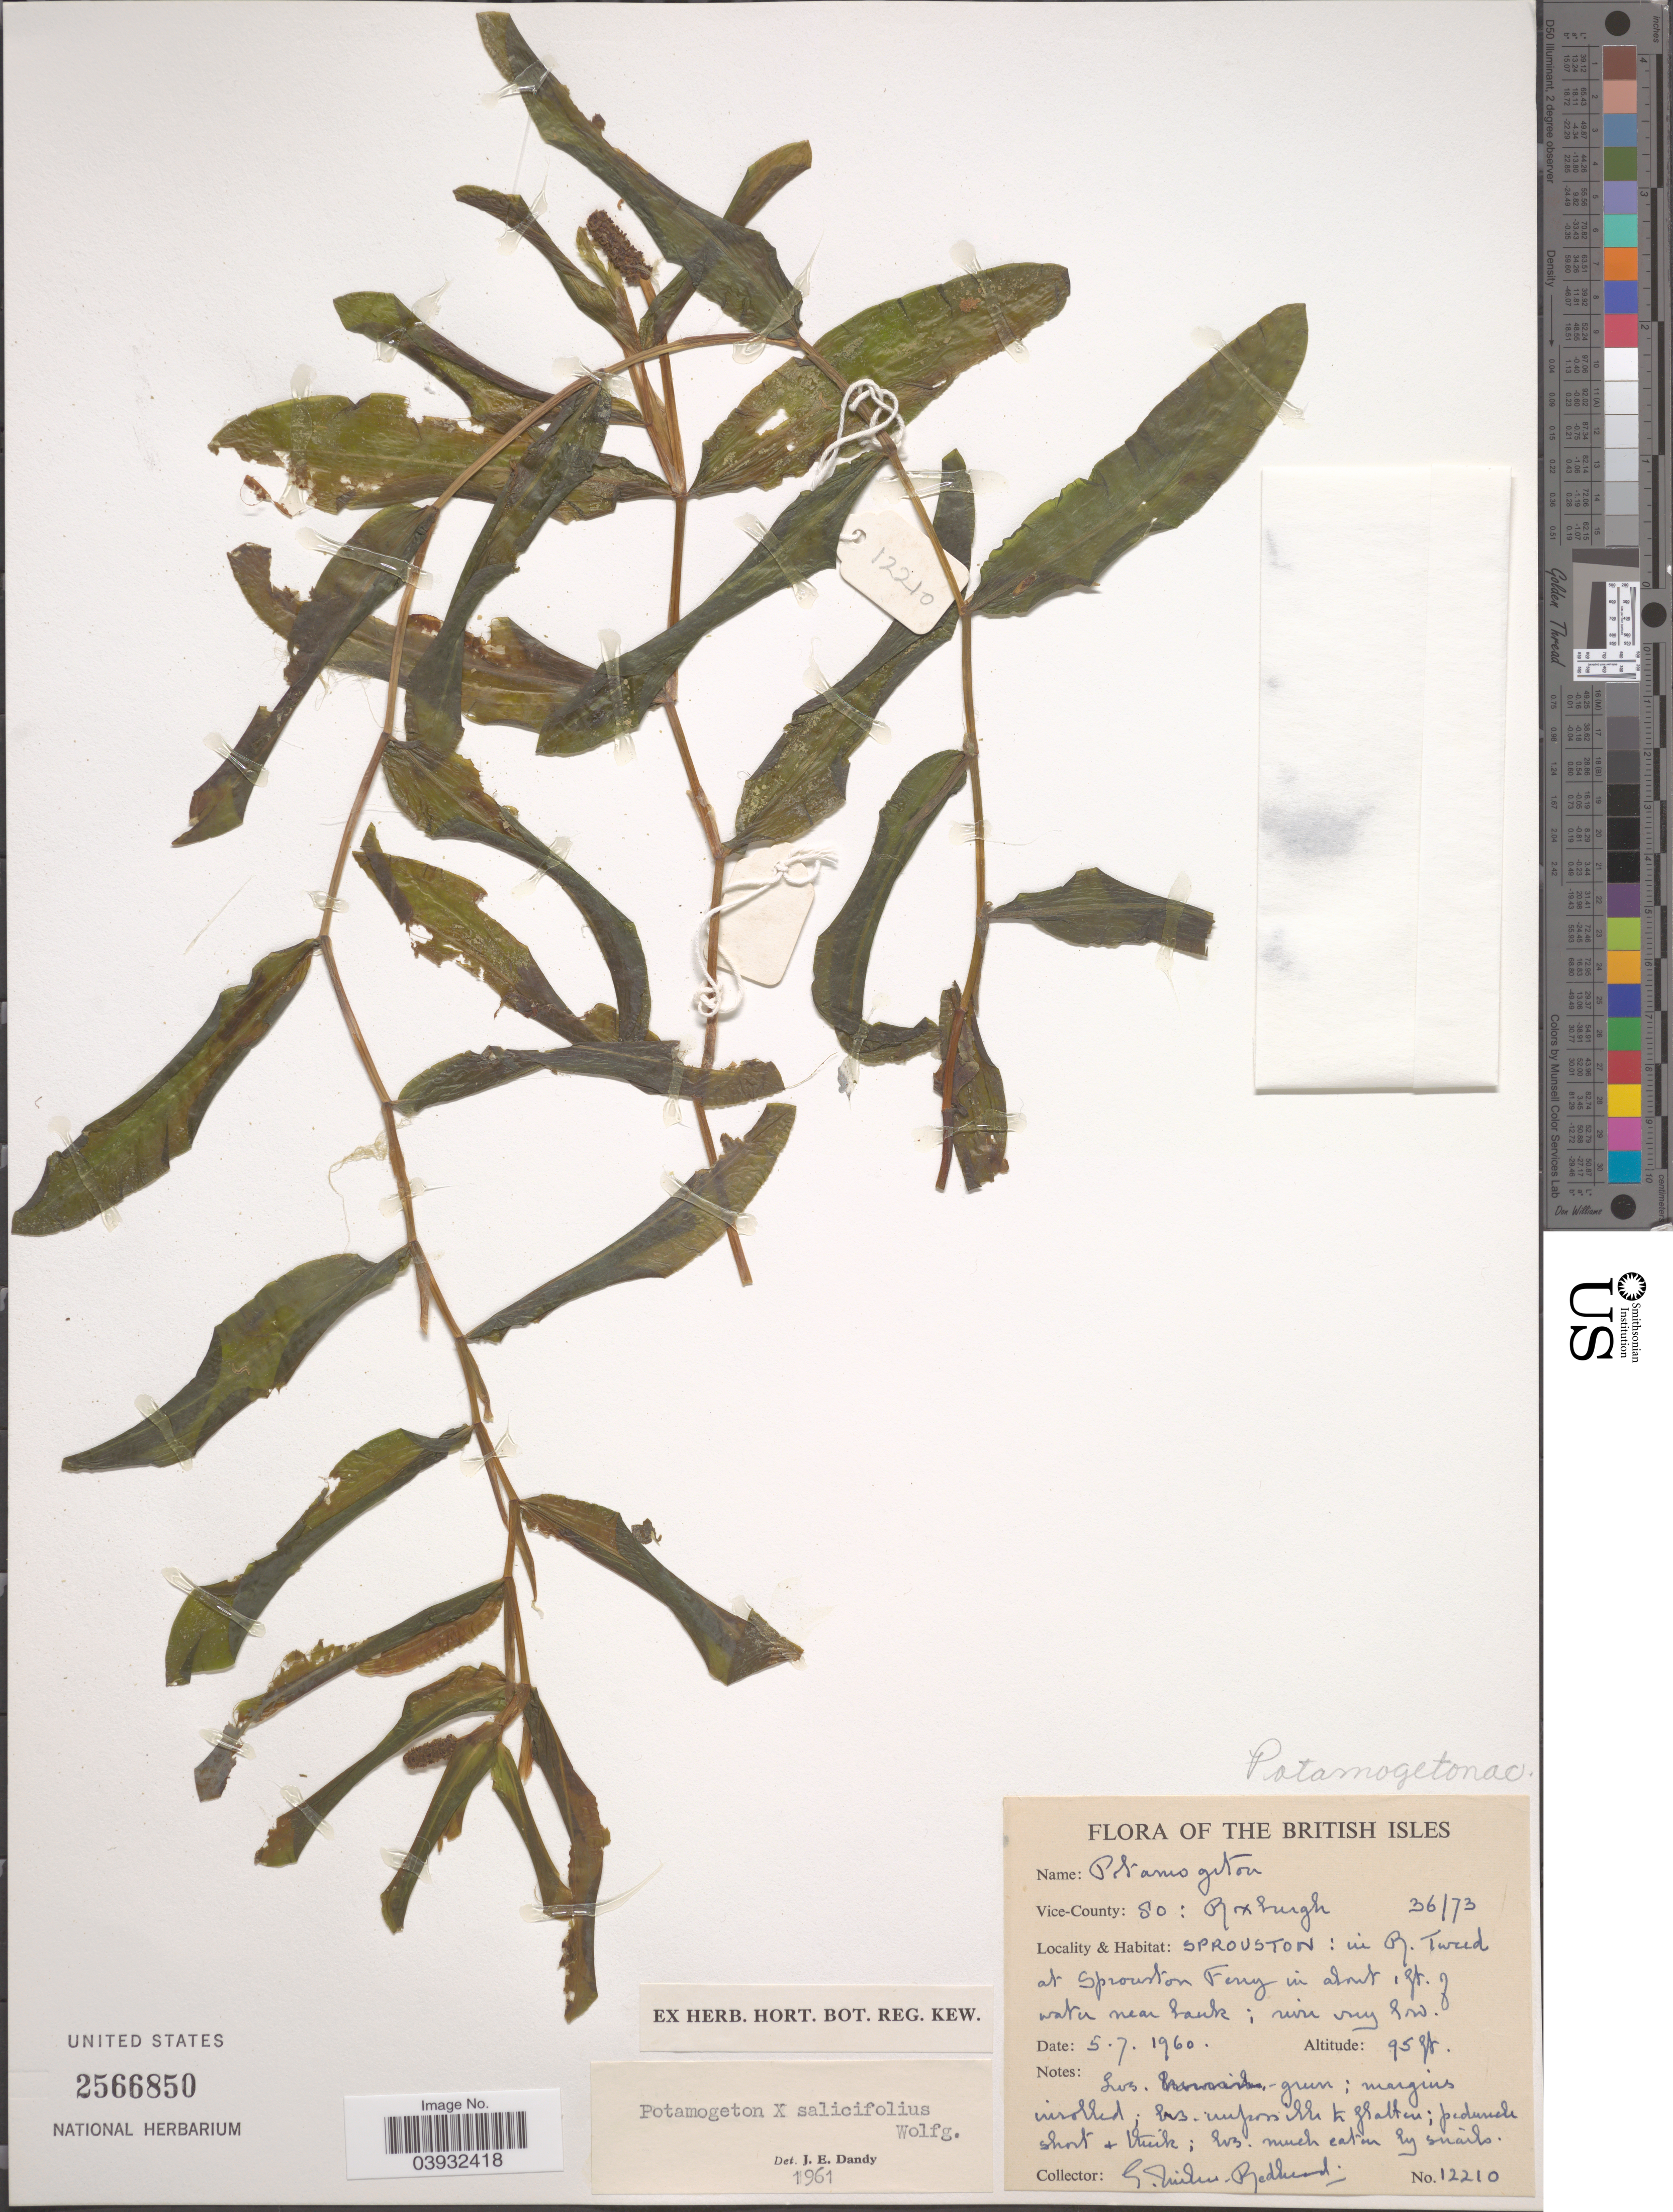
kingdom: Plantae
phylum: Tracheophyta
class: Liliopsida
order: Alismatales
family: Potamogetonaceae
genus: Potamogeton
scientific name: Potamogeton salicifolius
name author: Wolfg.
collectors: E. W. Milne-Redhead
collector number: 12210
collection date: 1960-07-05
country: United Kingdom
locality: The British Isles. Vice-County: 80: R [Foreign script] burgh. Sprouston: in R. Tweed at Sprouston Ferry.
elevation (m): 29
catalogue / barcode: US 2566850